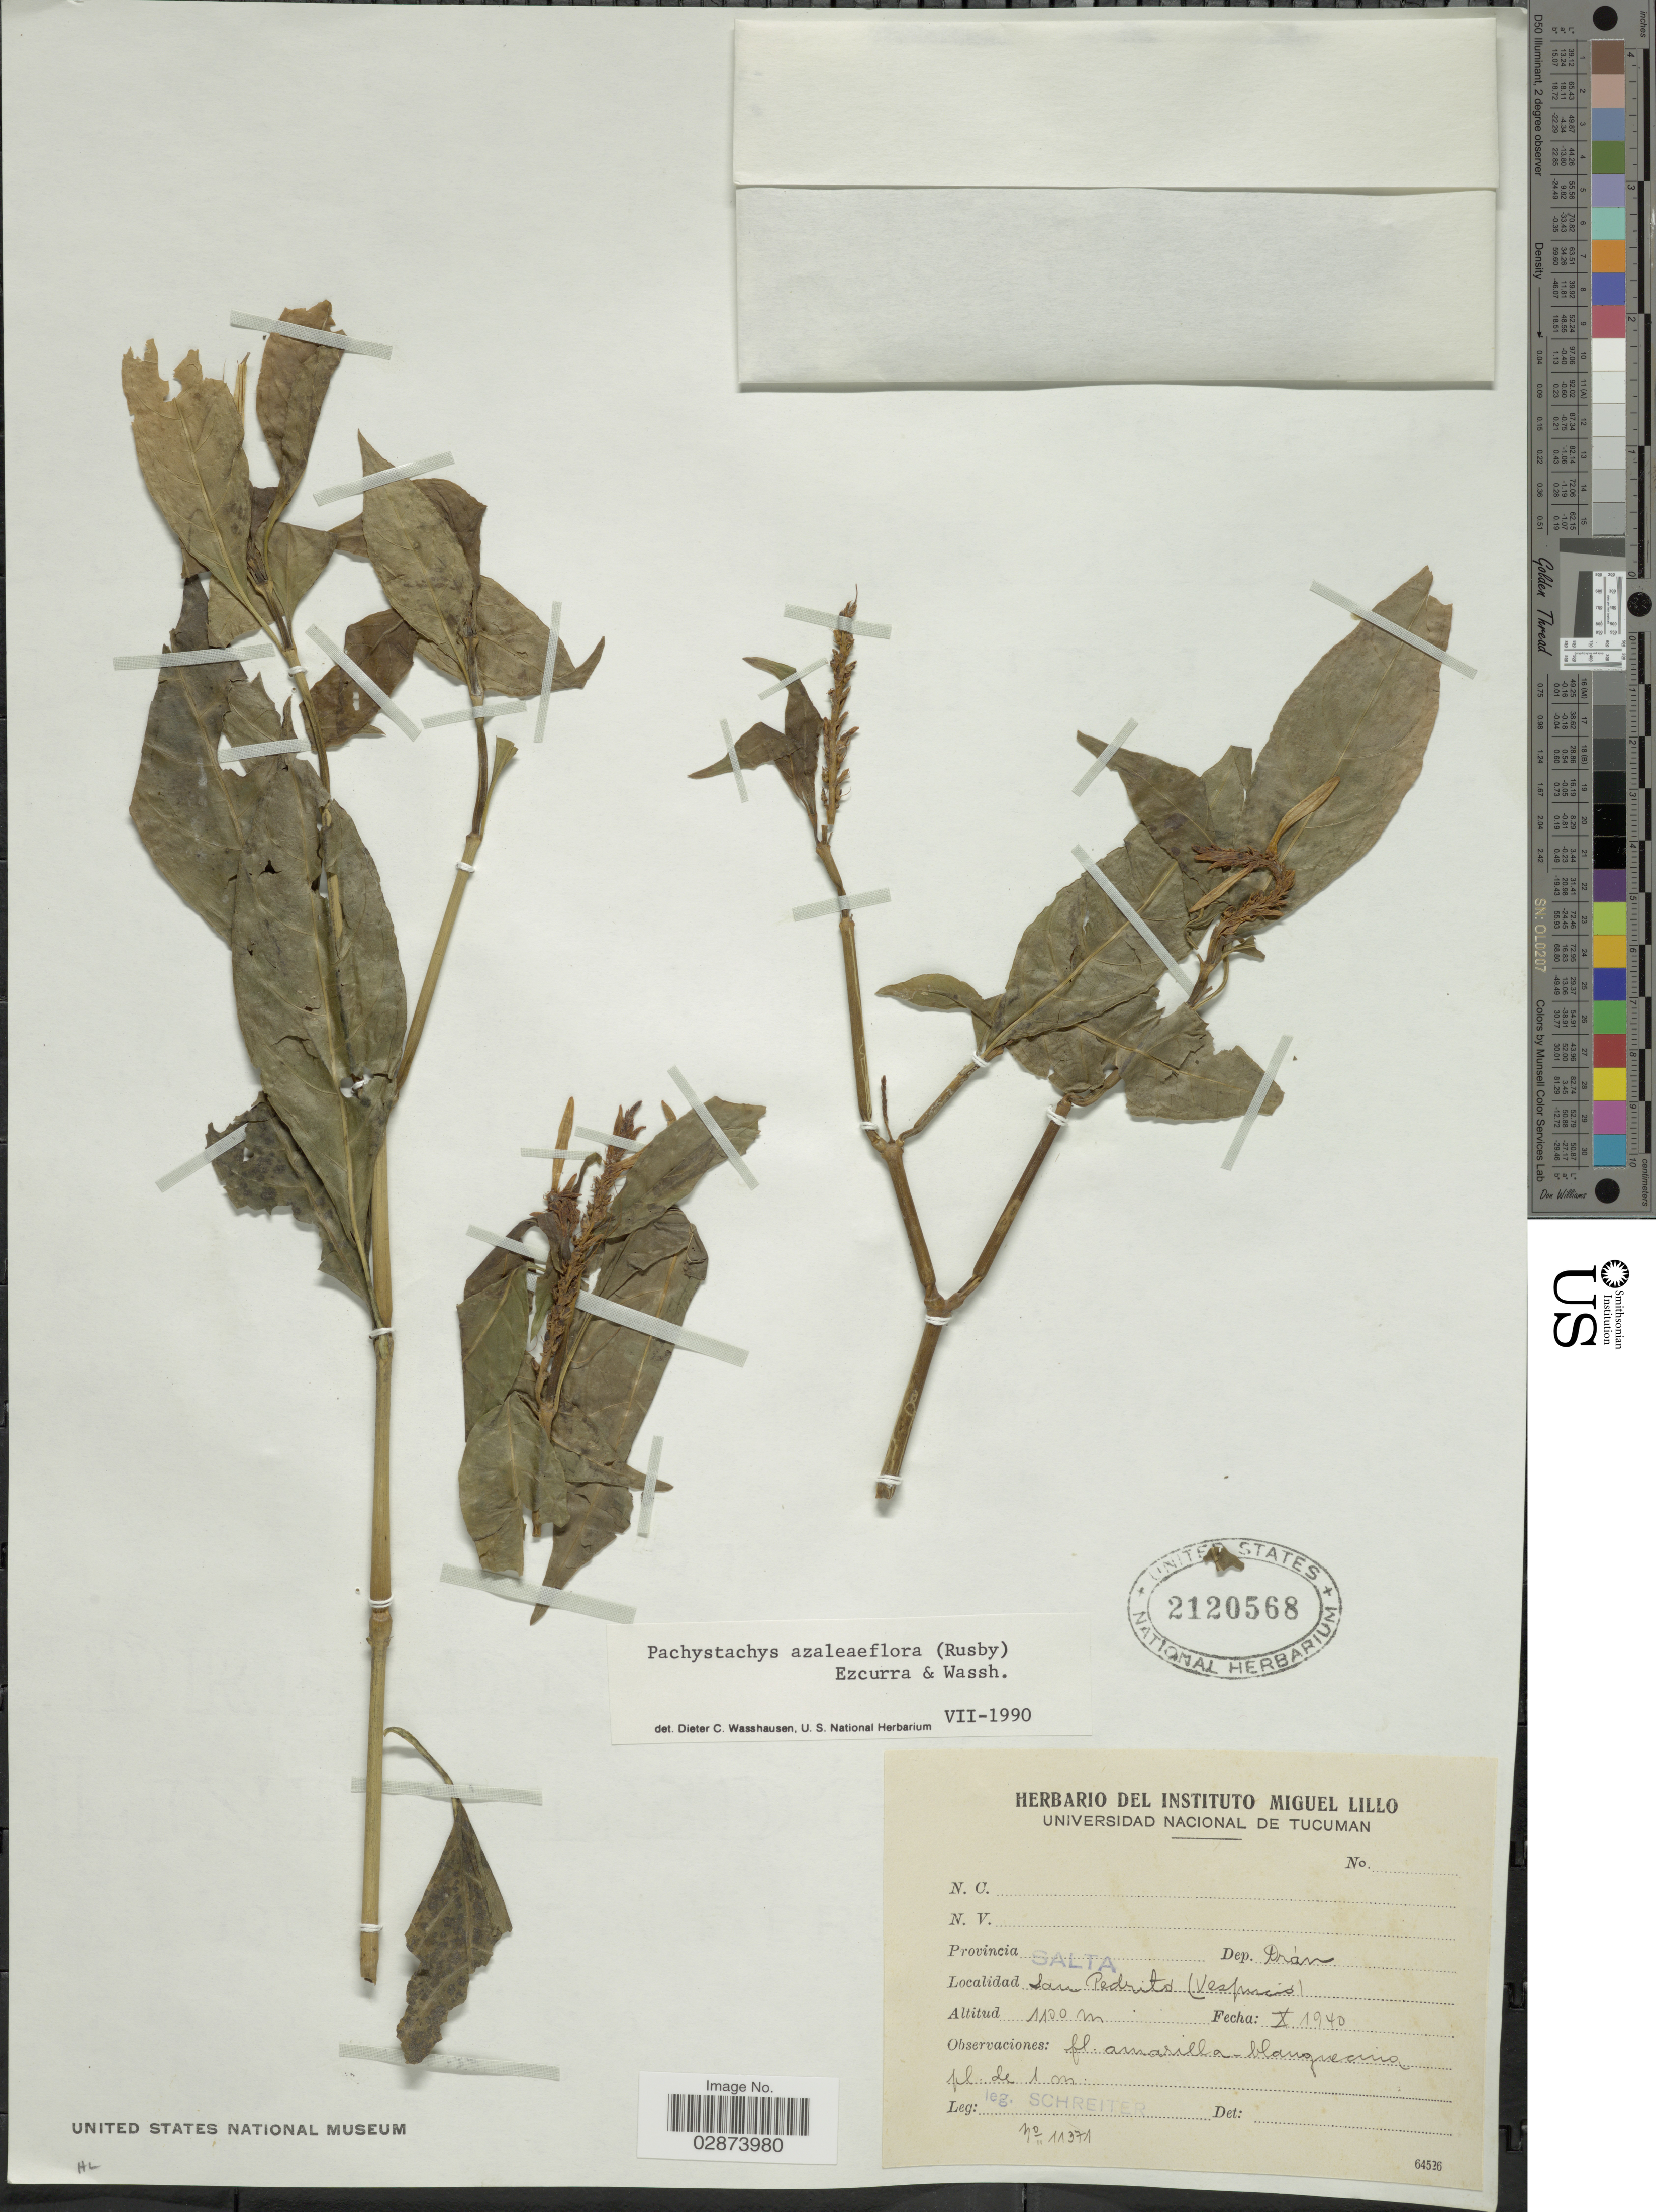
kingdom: Plantae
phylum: Tracheophyta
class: Magnoliopsida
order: Lamiales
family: Acanthaceae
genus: Schaueria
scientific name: Schaueria azaleiflora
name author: Rusby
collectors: -. Schreiter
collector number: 11371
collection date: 1940-10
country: Argentina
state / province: Salta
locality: Provincia Salta, Dep. Orán. San Pedrito (Vespució).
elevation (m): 1100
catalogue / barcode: US 2120568